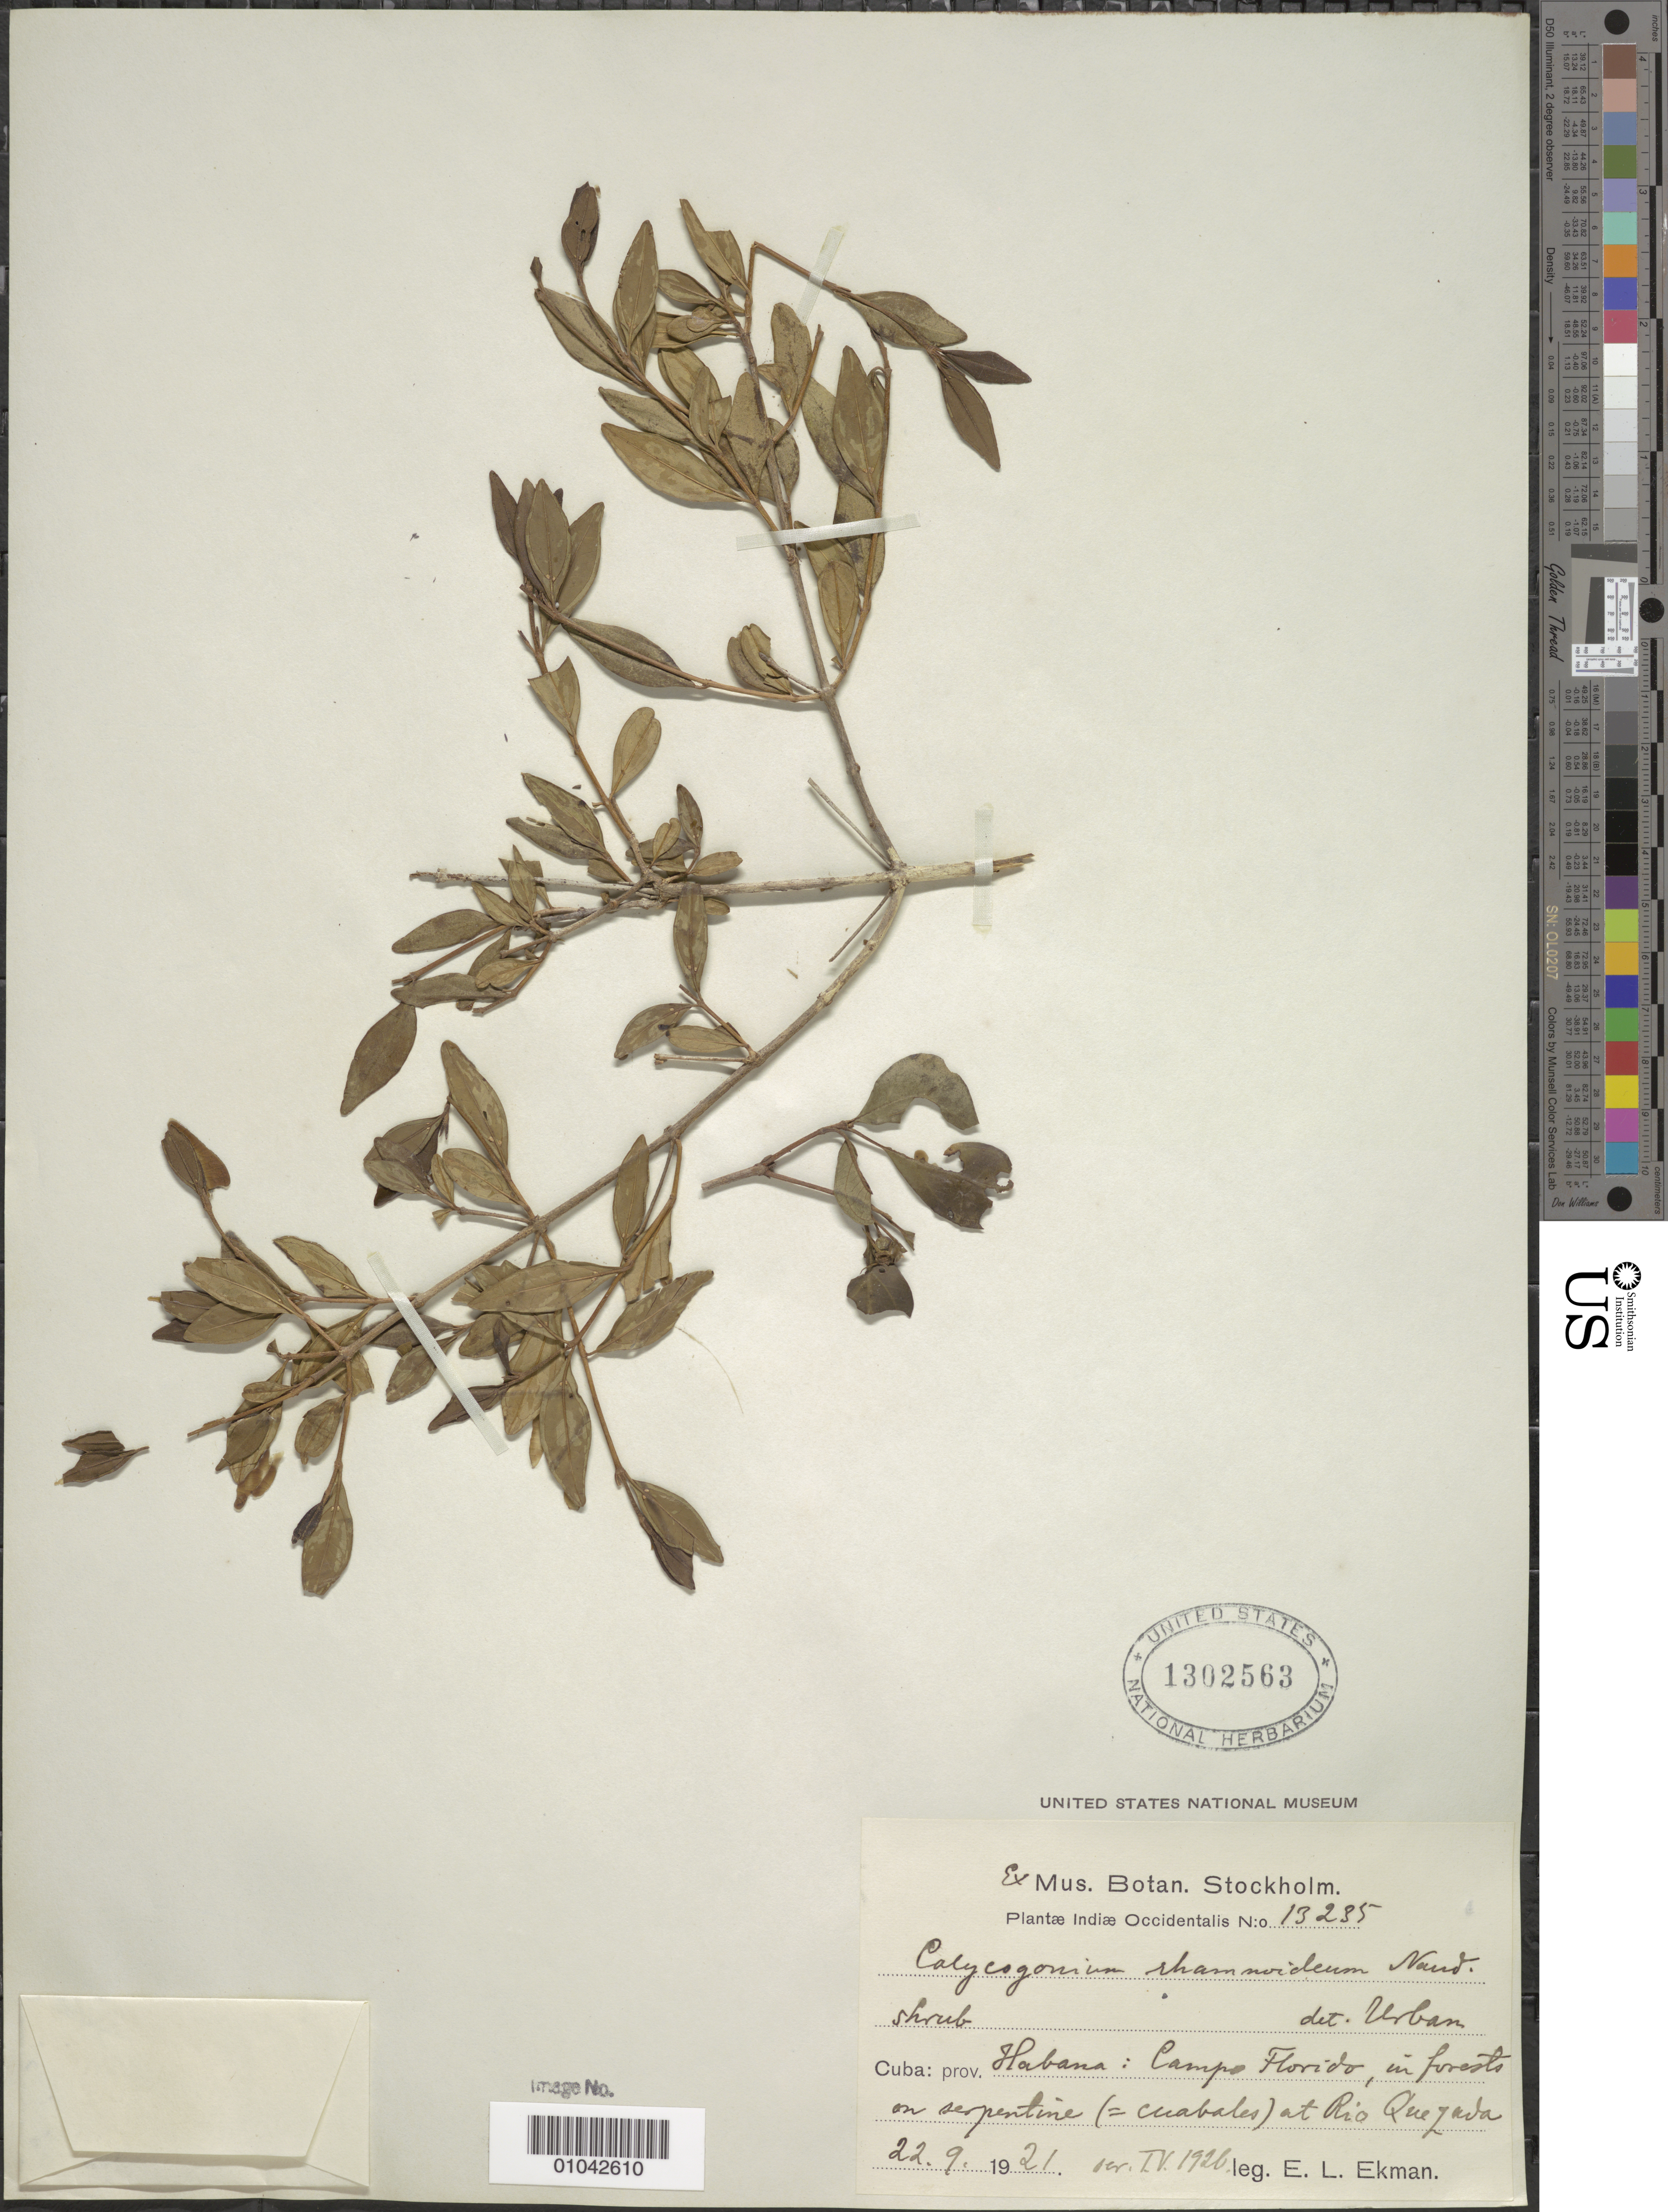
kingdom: Plantae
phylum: Tracheophyta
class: Magnoliopsida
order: Myrtales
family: Melastomataceae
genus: Calycogonium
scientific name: Calycogonium rhamnoideum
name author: Naudin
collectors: E. L. Ekman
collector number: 13235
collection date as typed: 22 Sep 1921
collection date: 1921-09-22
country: Cuba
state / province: La Habana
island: Cuba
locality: Campo Florido at Río Quezada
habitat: In forests on serpentine (= cuabales)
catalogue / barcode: US 1302563